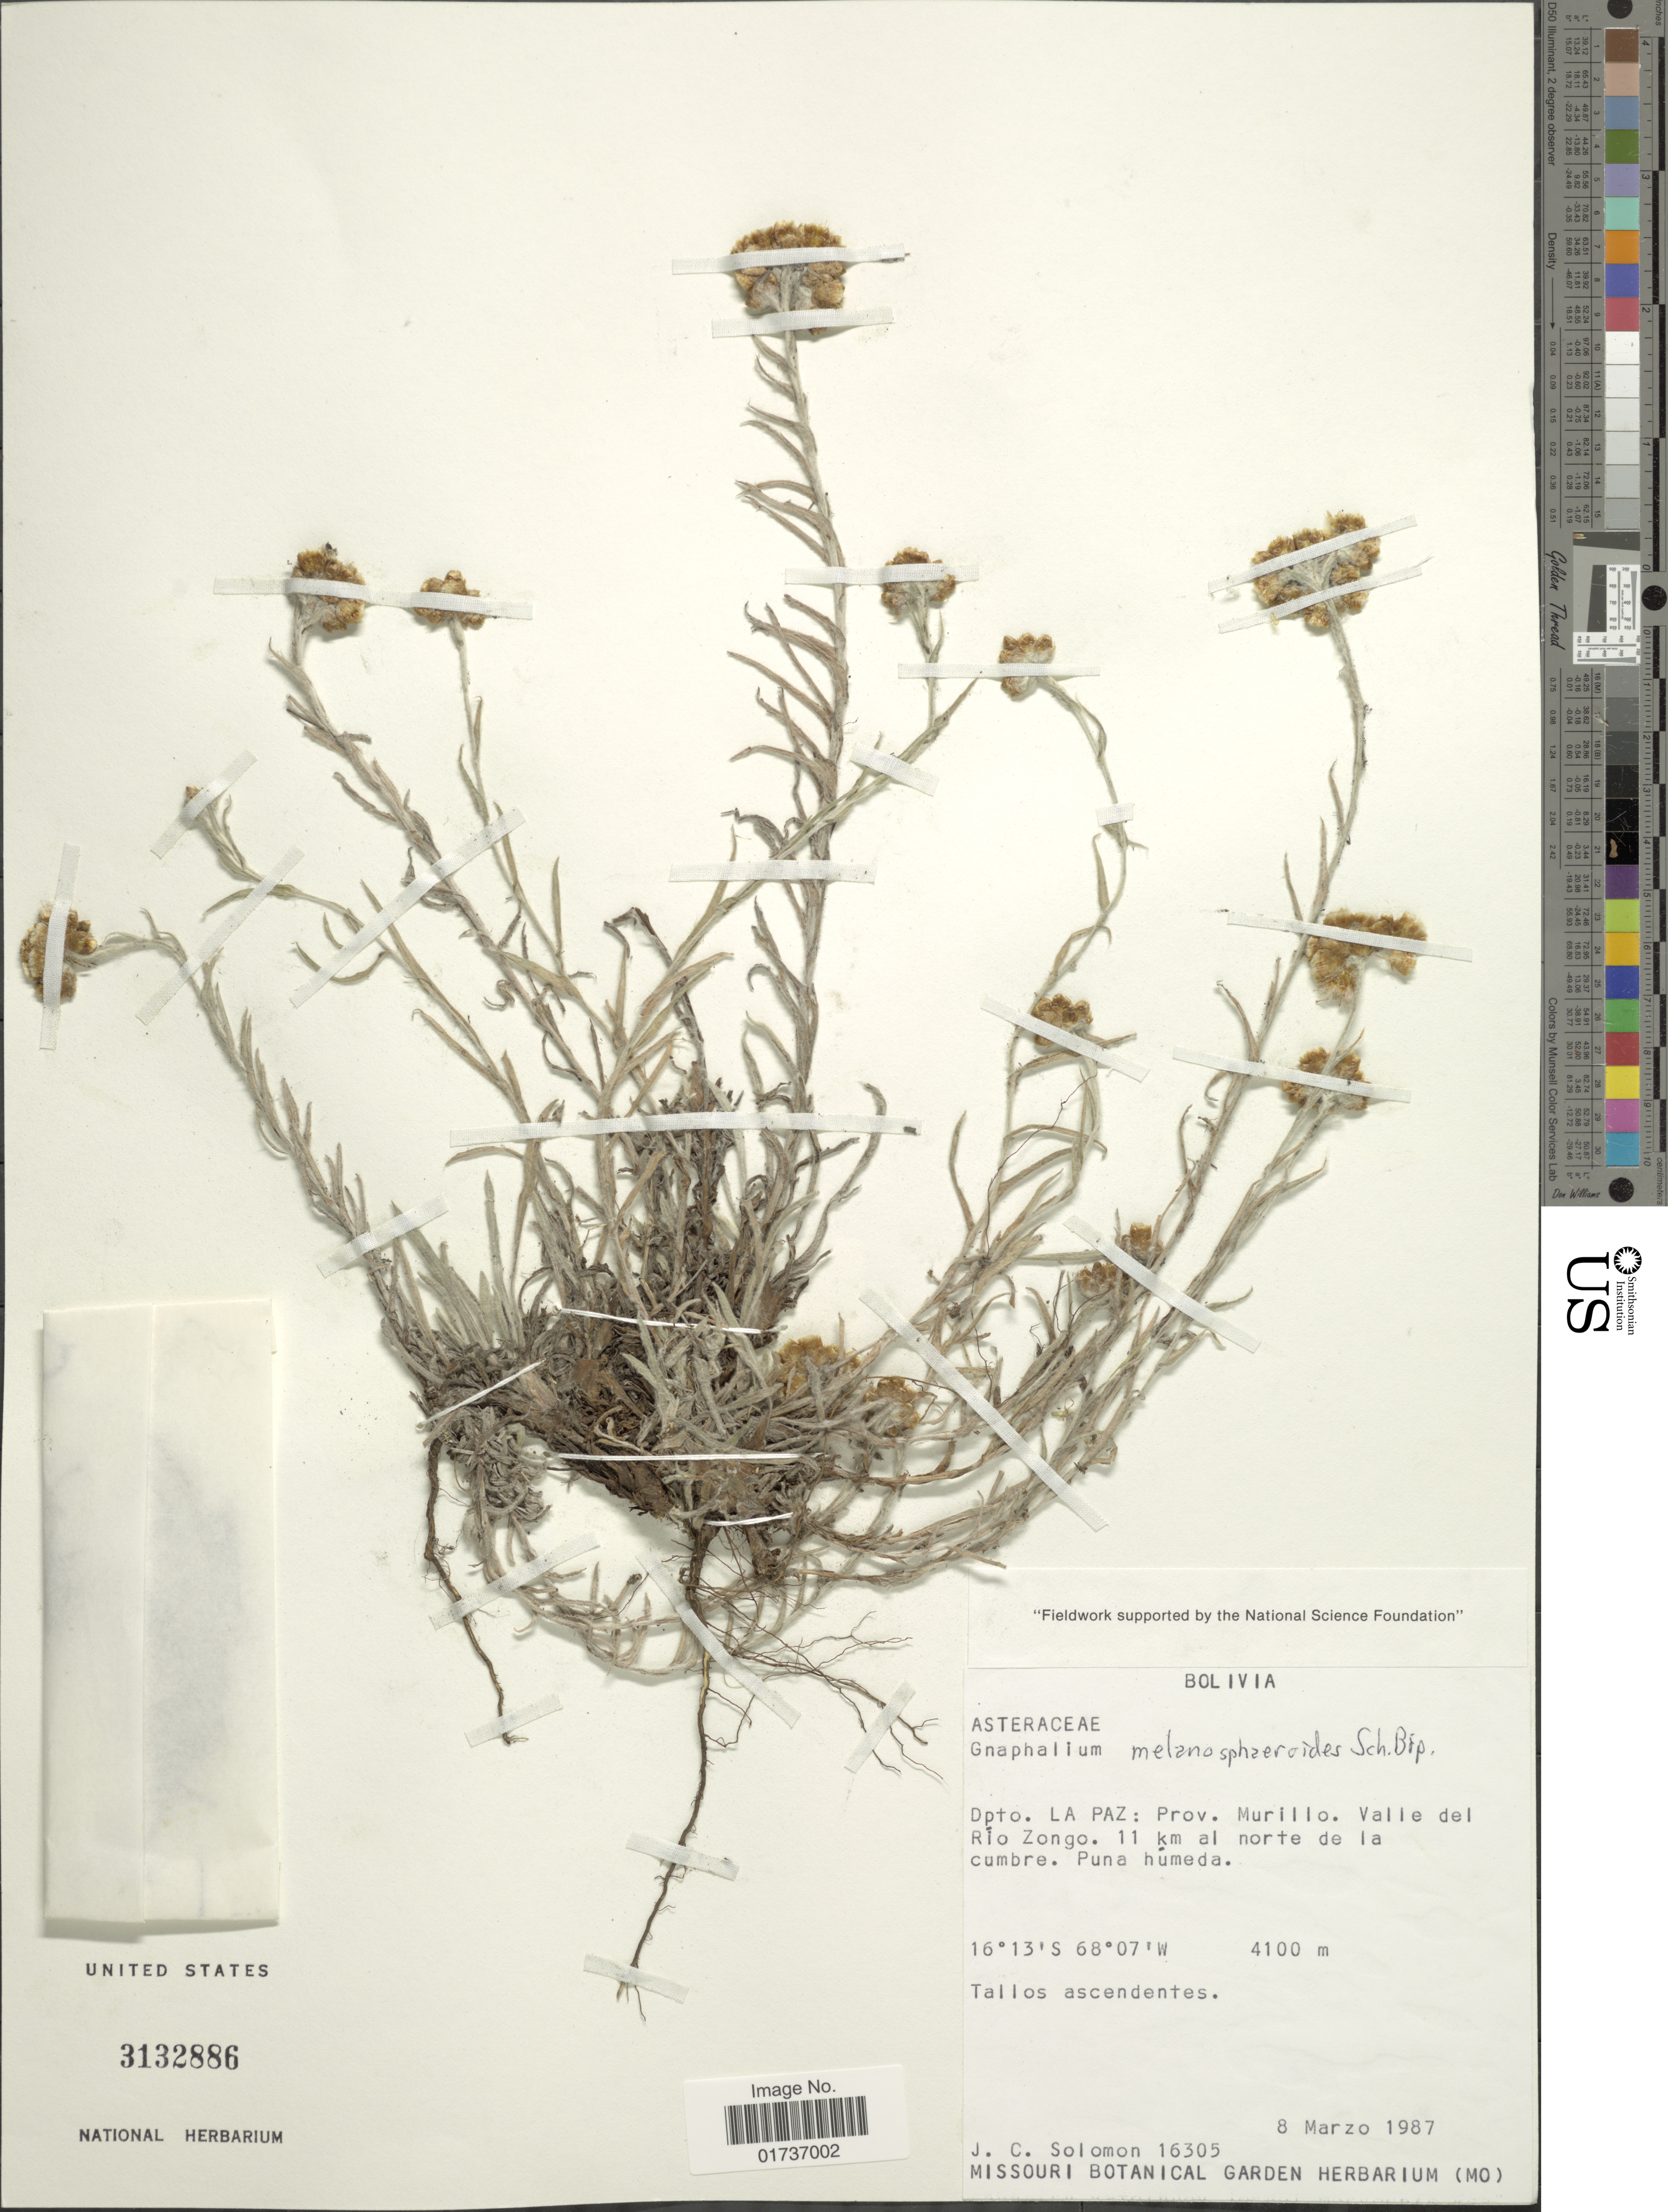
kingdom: Plantae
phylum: Tracheophyta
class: Magnoliopsida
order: Asterales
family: Asteraceae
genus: Gnaphalium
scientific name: Gnaphalium melanosphaeroides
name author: Sch. Bip. & Wedd.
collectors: J. C. Solomon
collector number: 16305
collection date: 1987-03-08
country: Bolivia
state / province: La Paz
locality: Dpto La Paz: Prov. Murillo. Valle del Río Zongo. 11 k m al norte de la cumbre. Puna húmeda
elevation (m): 4100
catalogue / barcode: US 3132886